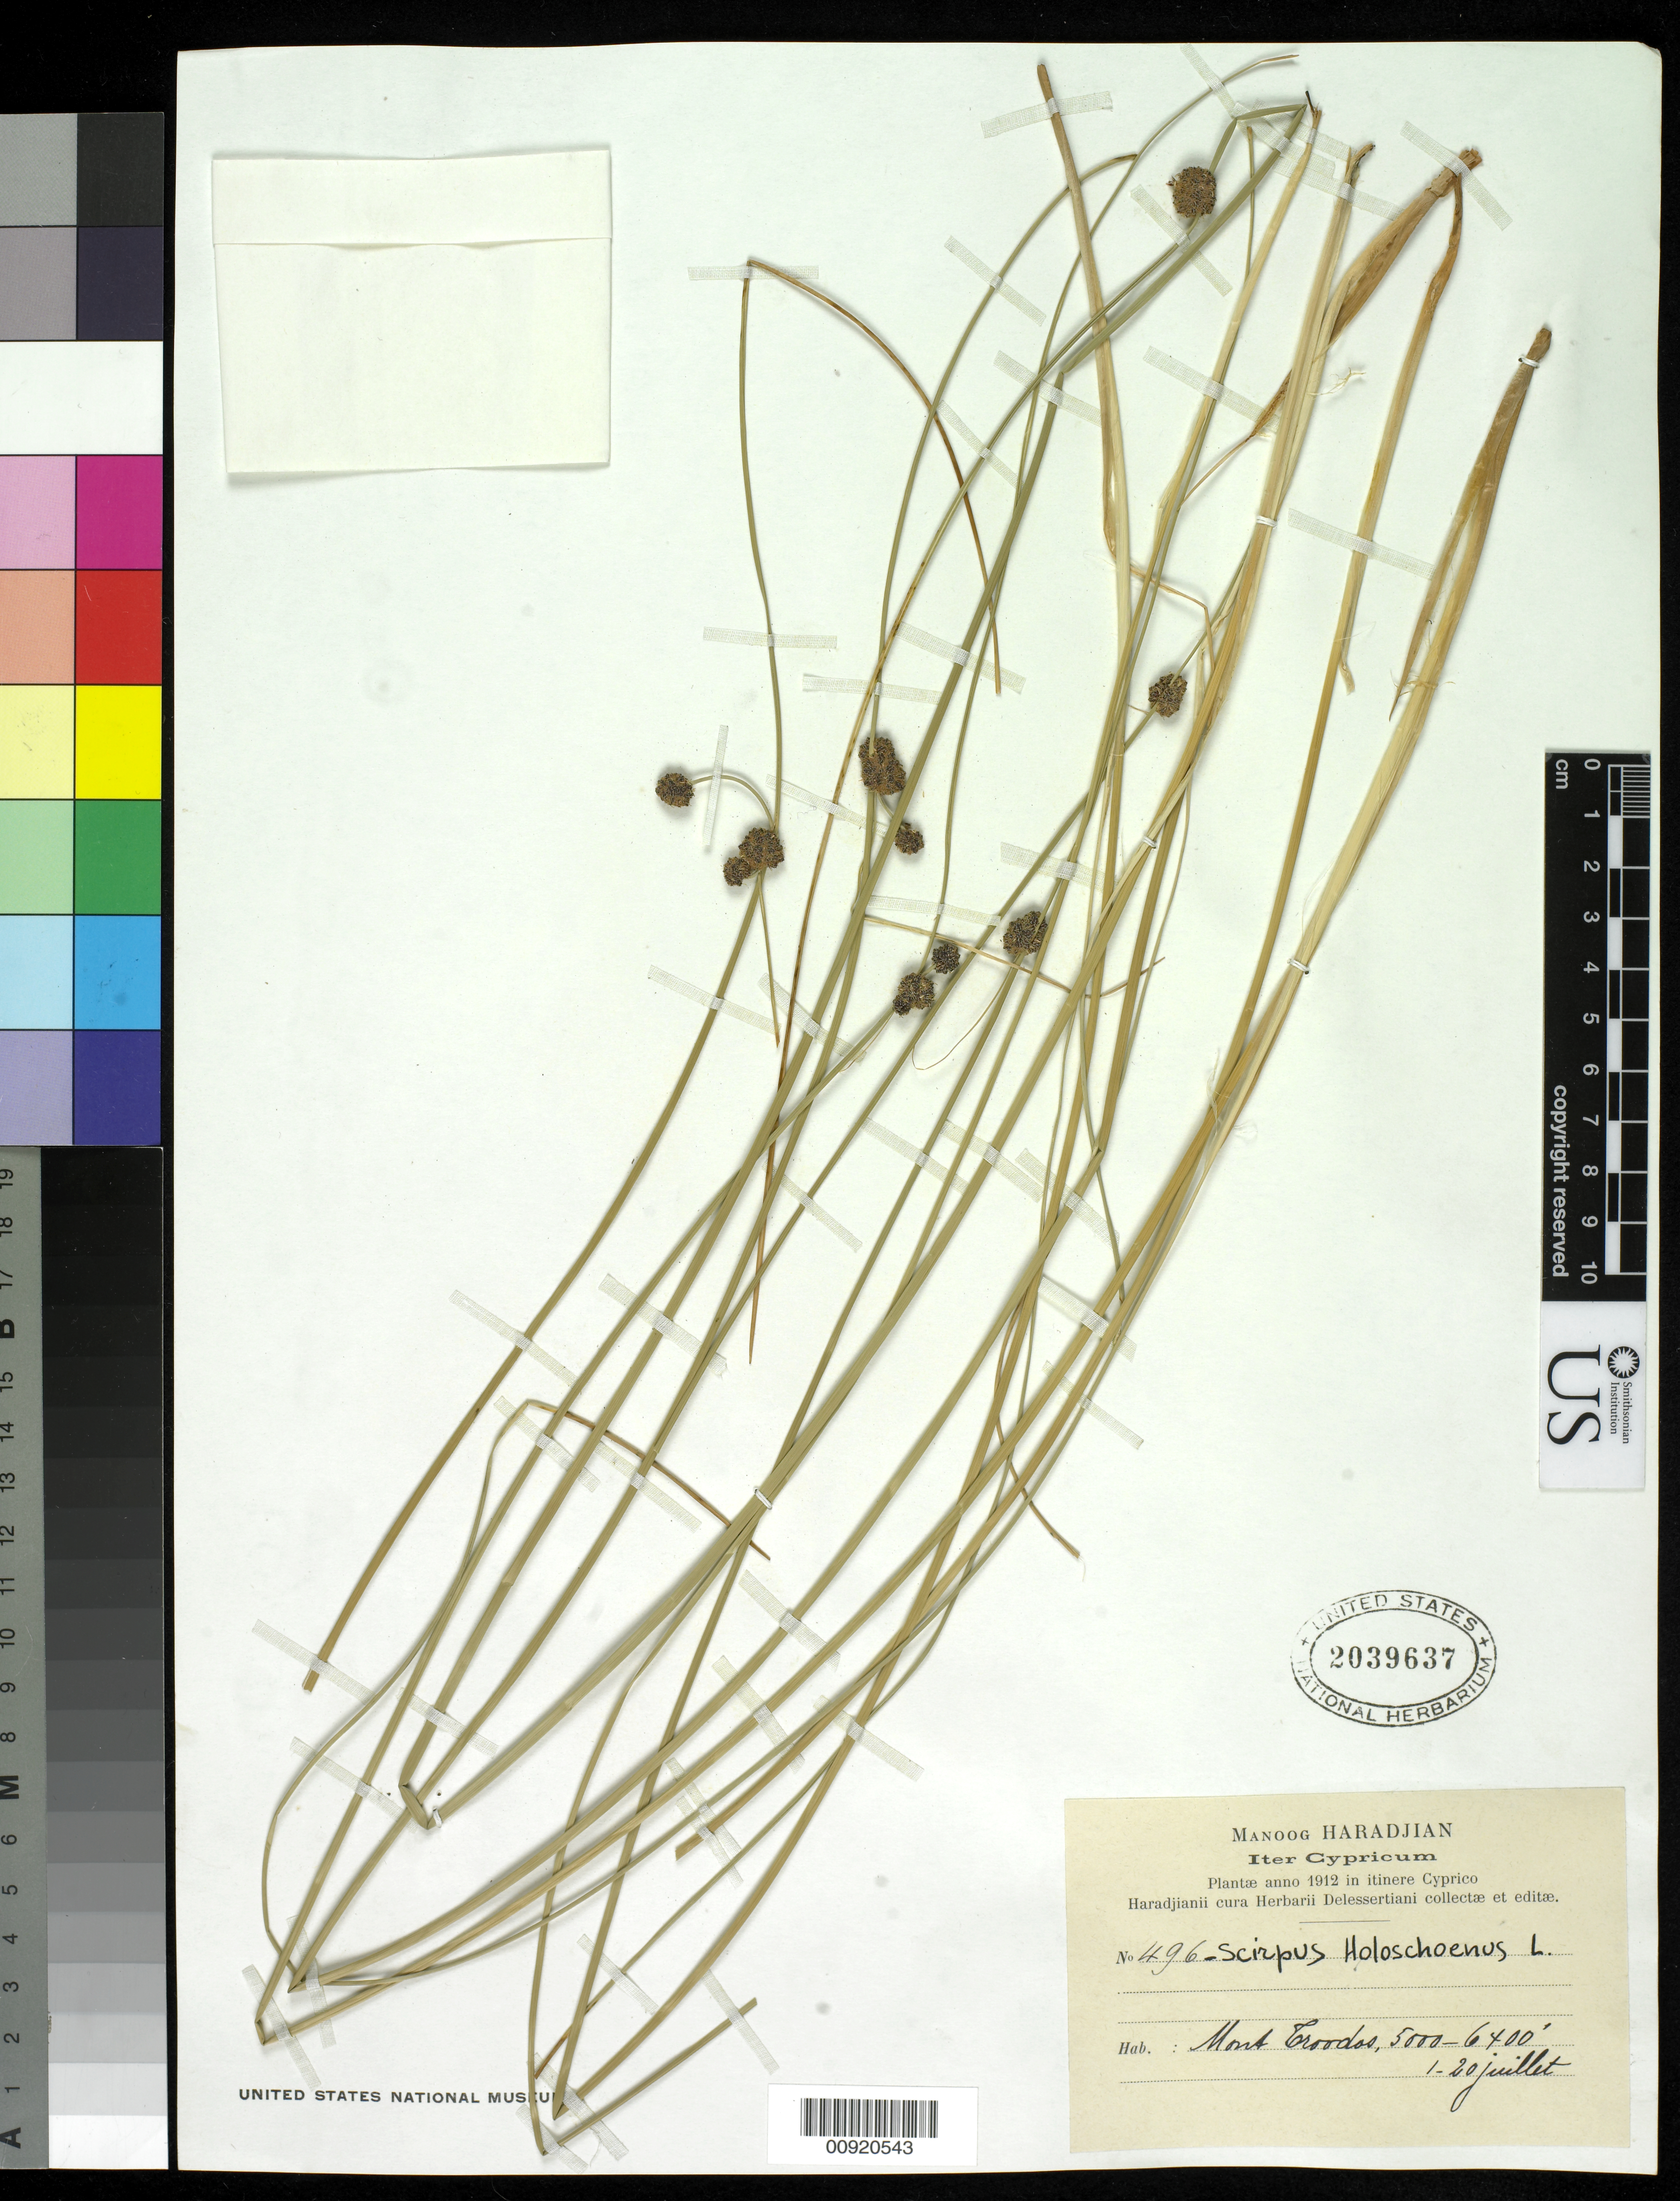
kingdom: Plantae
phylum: Tracheophyta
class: Liliopsida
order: Poales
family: Cyperaceae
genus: Scirpoides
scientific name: Scirpoides holoschoenus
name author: (L.) Soják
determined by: Strong, M. T., (US), Smithsonian Institution - National Museum of Natural History (UNITED STATES)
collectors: M. Haradjian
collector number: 496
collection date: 1912-07-01/1912-07-20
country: Cyprus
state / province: Lemesós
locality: Mont Troodos 5000- 6400 '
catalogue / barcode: US 2039637